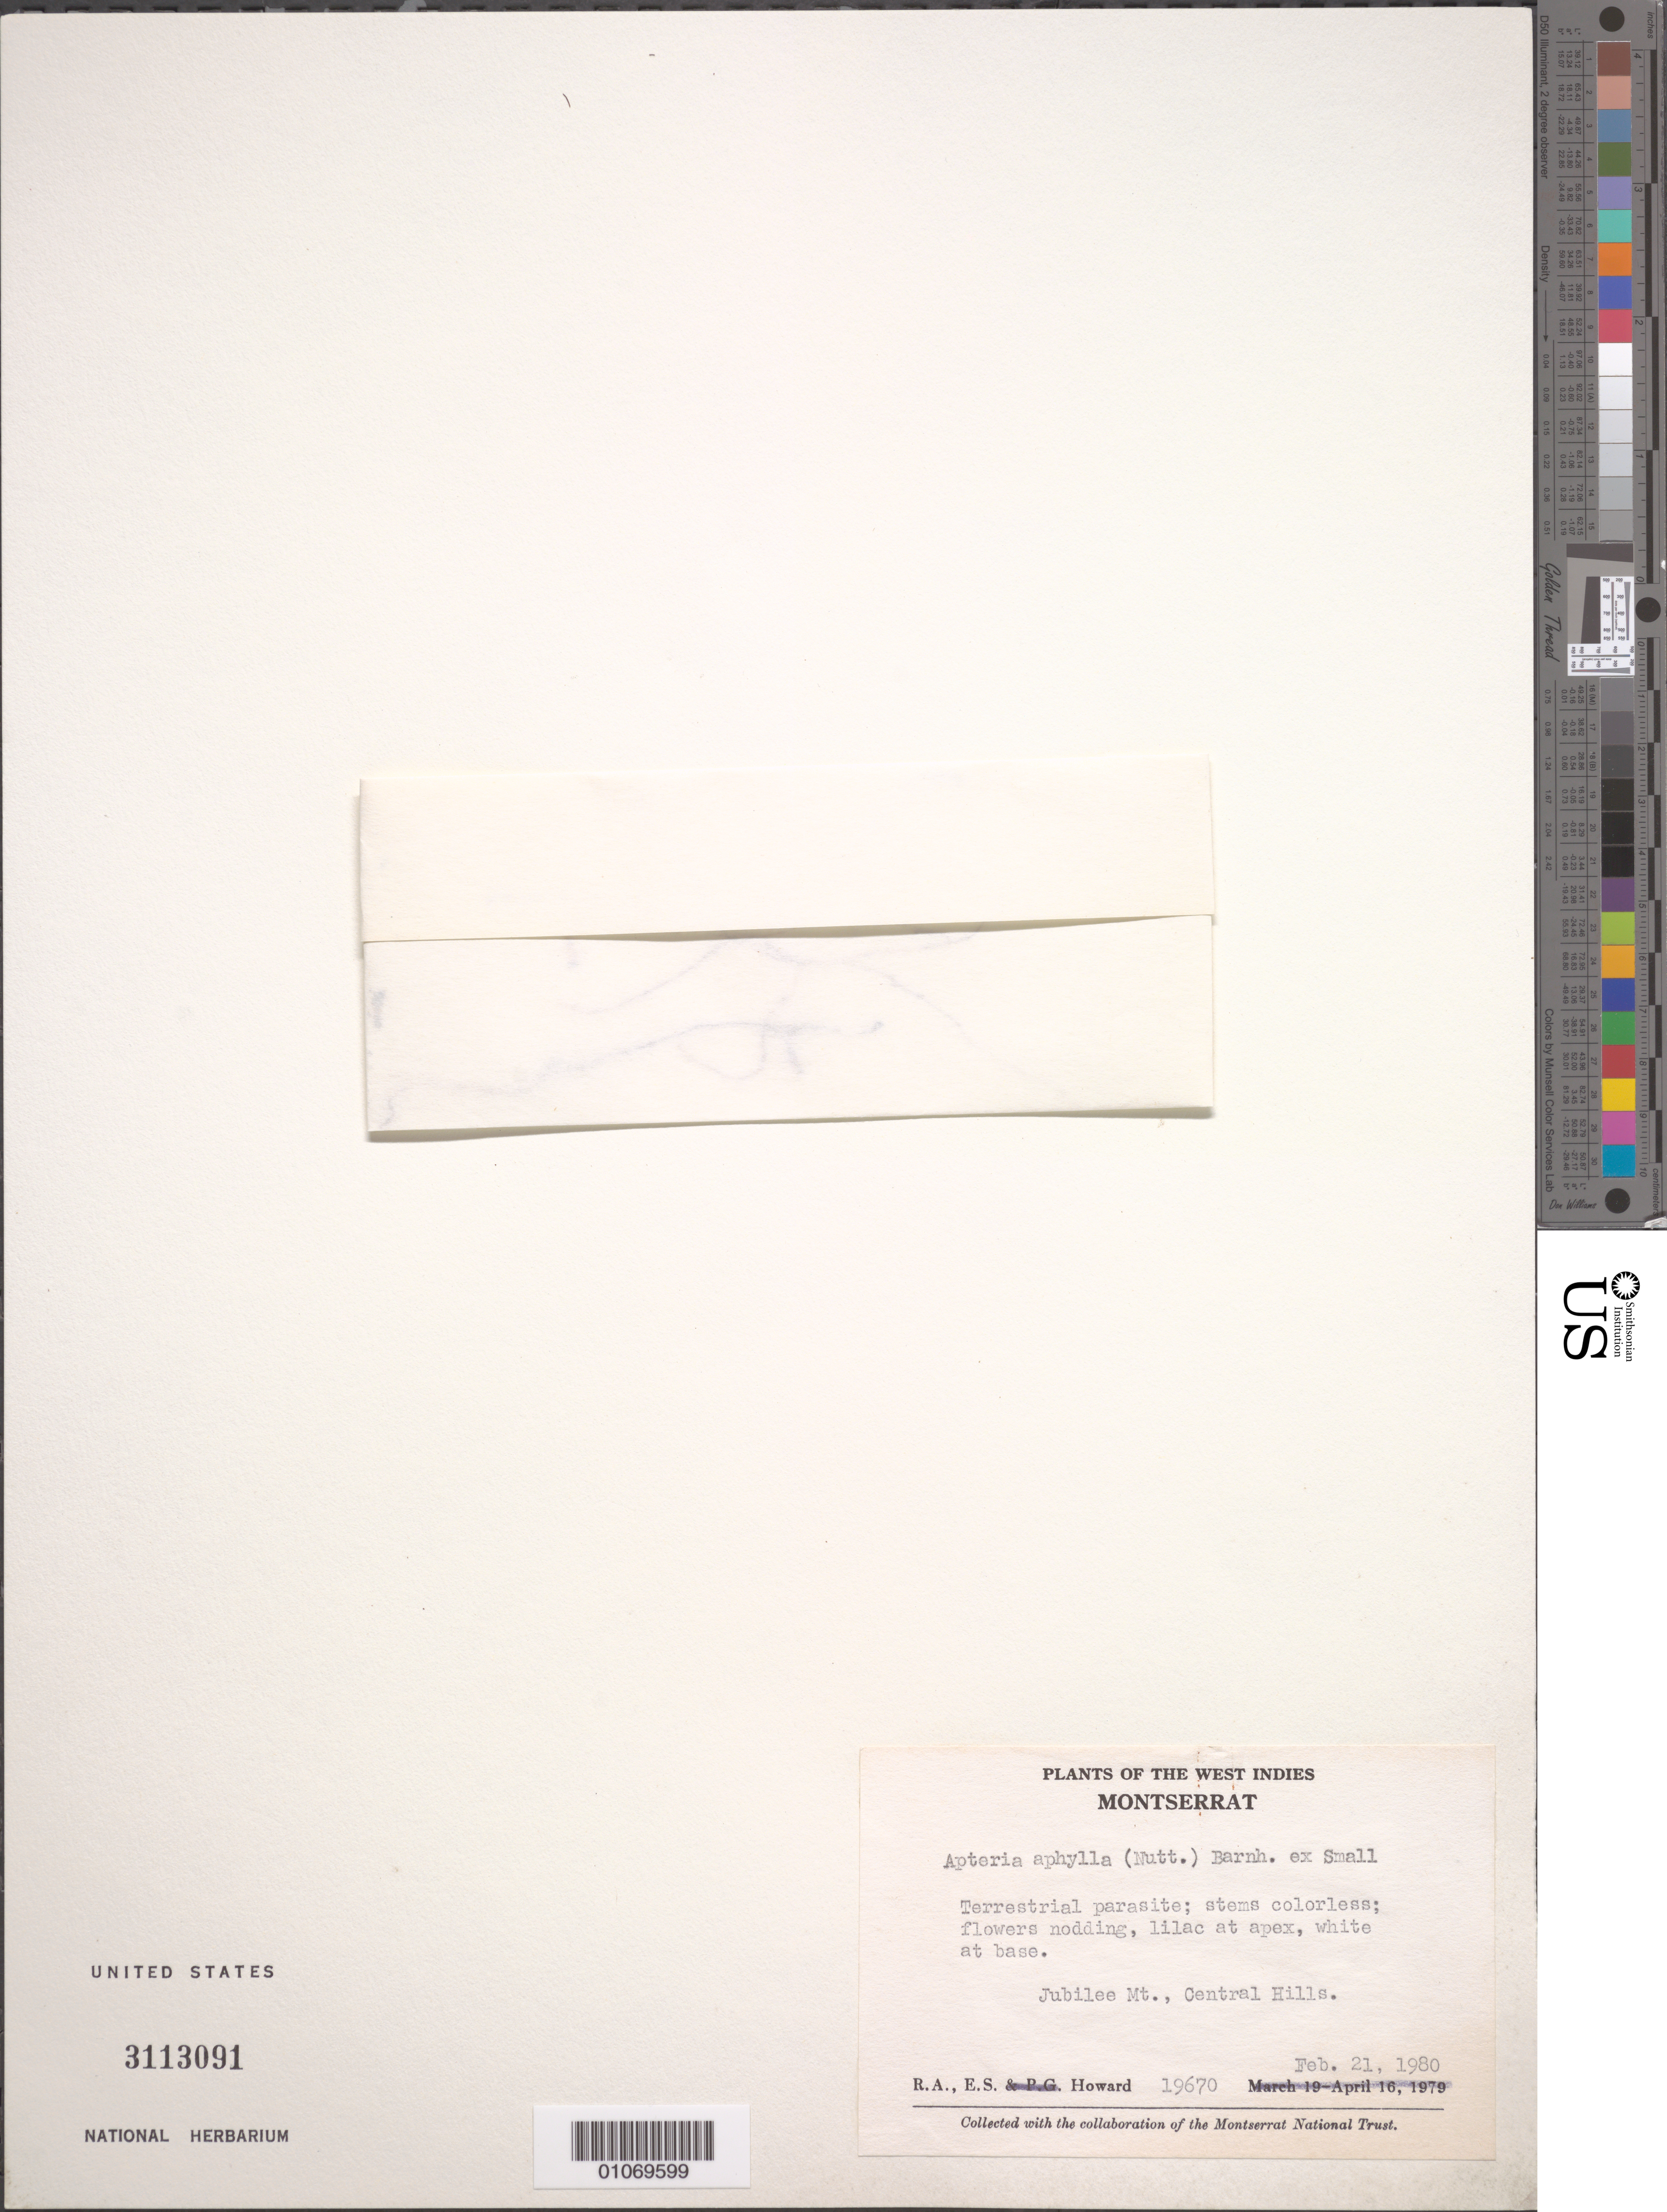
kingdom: Plantae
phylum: Tracheophyta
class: Liliopsida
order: Dioscoreales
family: Burmanniaceae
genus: Apteria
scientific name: Apteria aphylla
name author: (Nutt.) Barnhart ex Small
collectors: R. A. Howard & E. S. Howard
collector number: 19670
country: Montserrat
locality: Jubilee Mt., Central Hills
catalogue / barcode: US 3113091